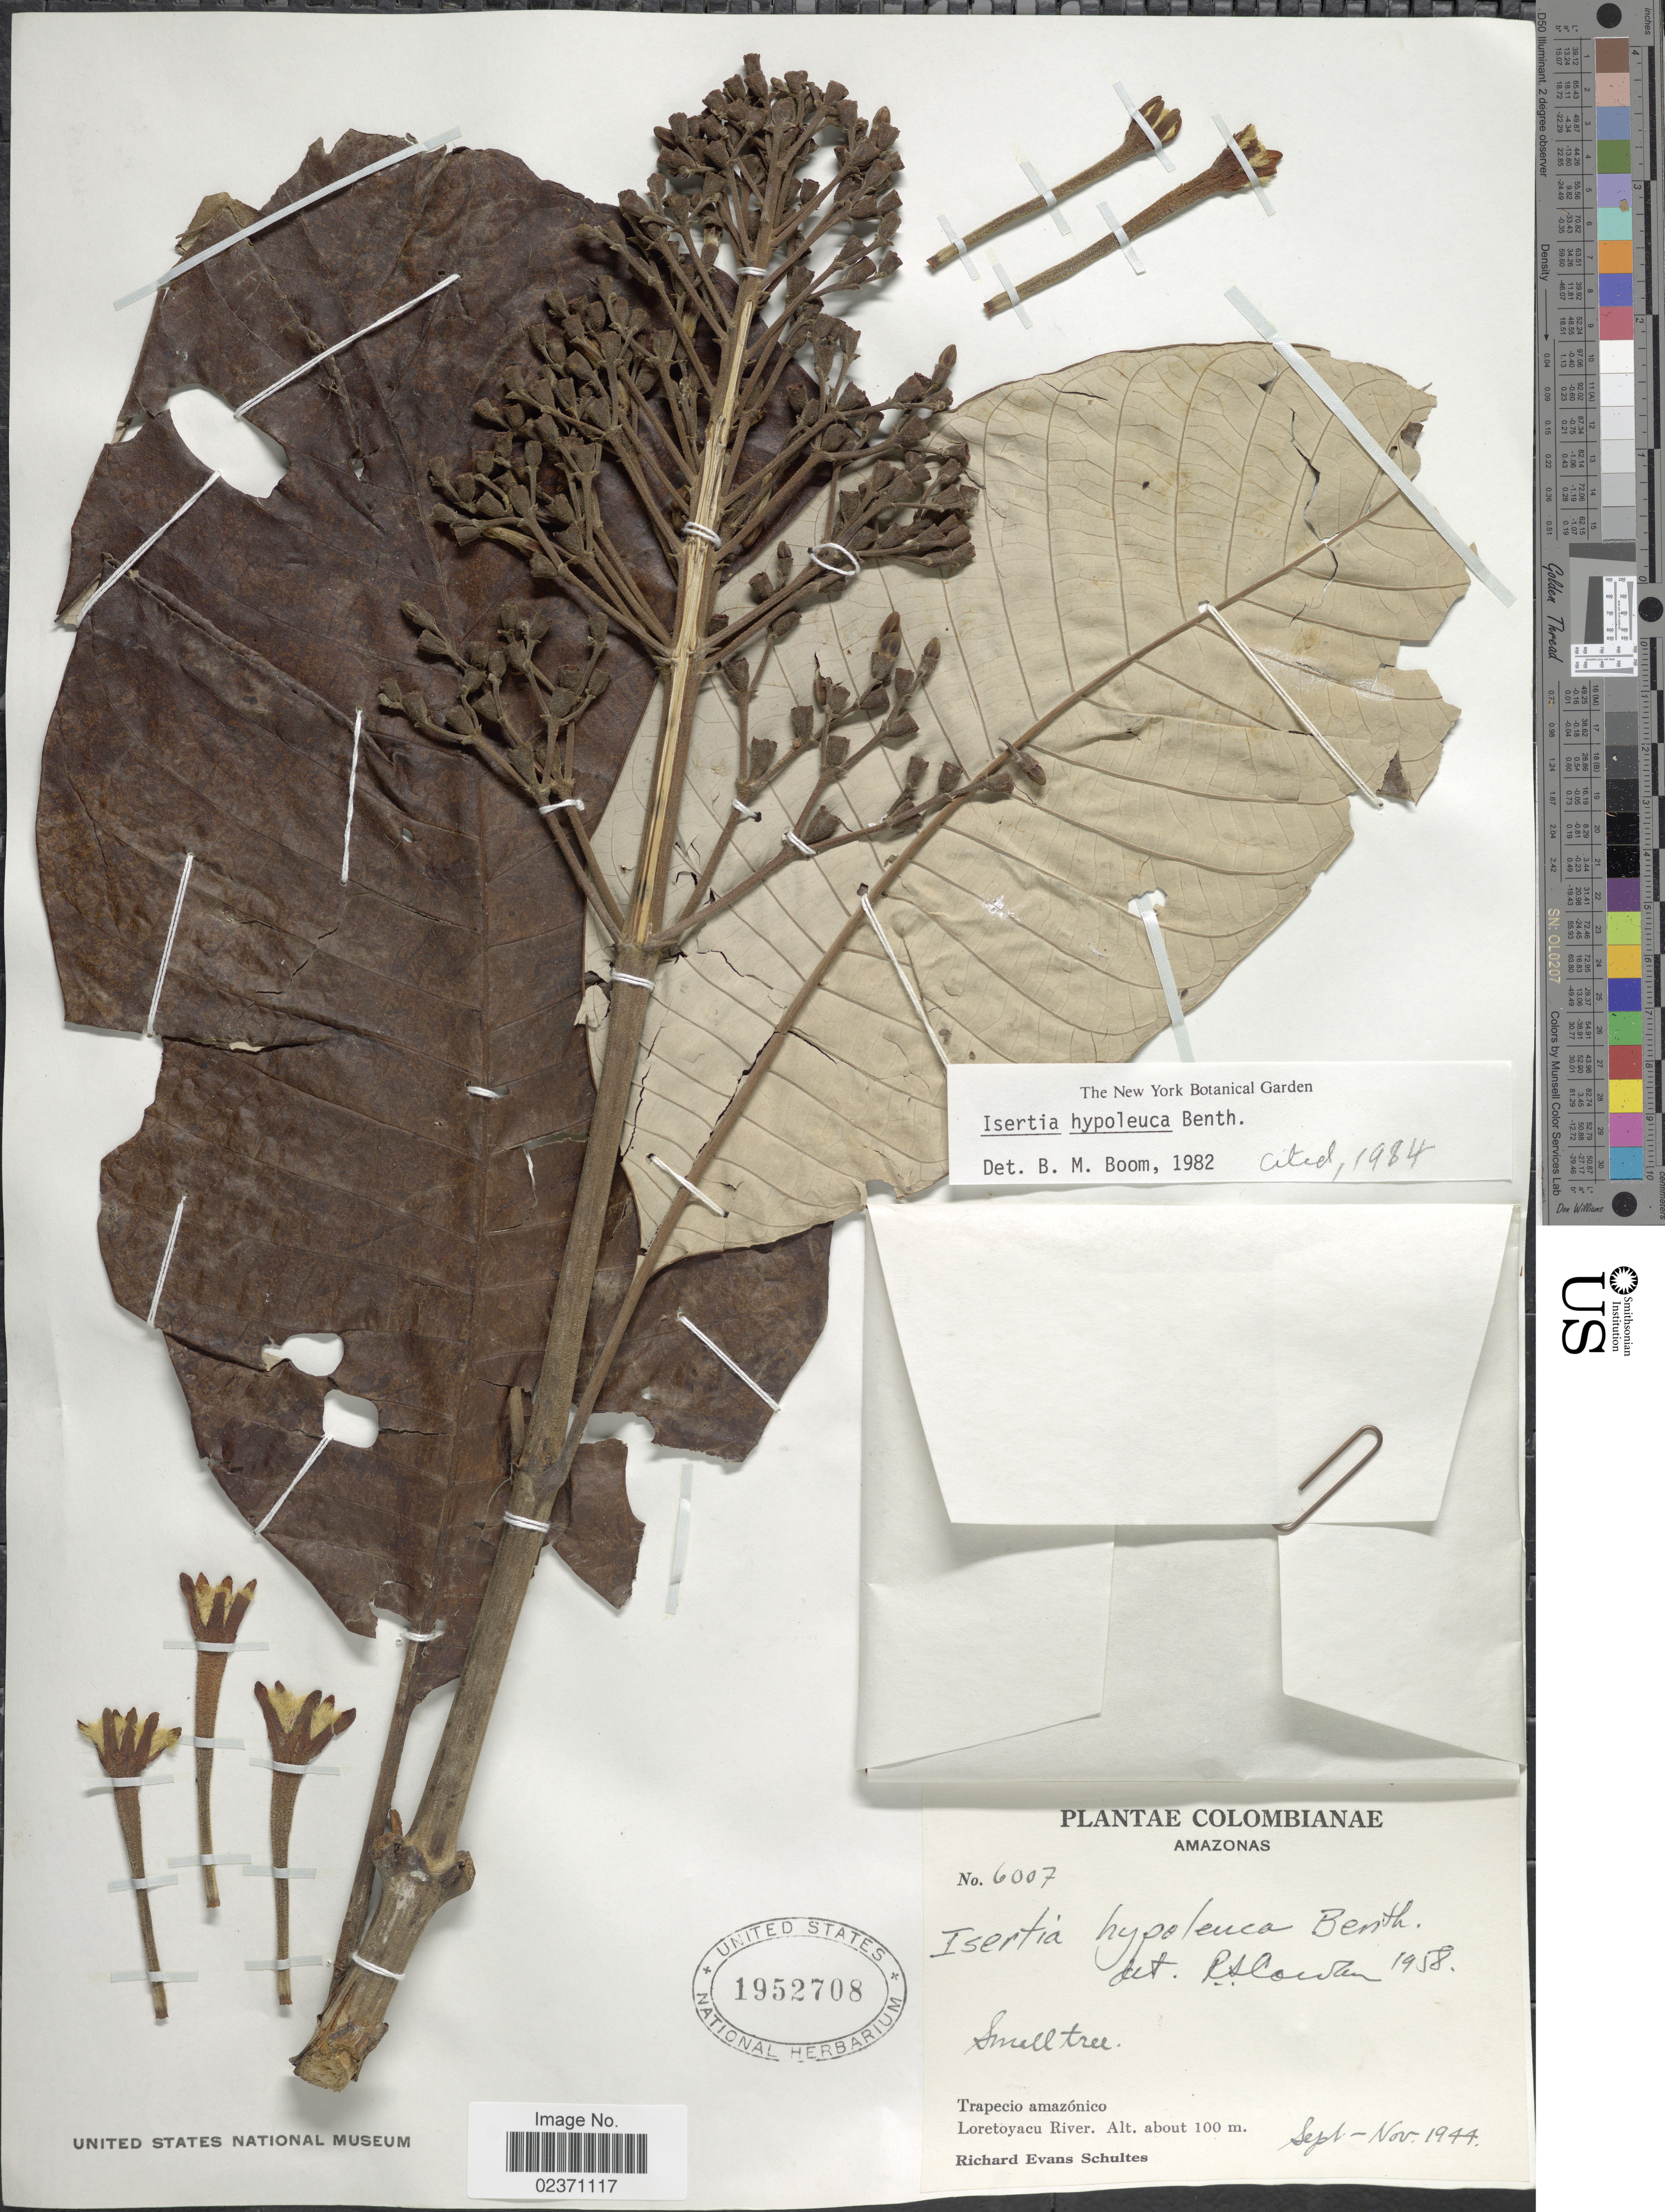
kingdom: Plantae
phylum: Tracheophyta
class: Magnoliopsida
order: Gentianales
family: Rubiaceae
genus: Isertia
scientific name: Isertia hypoleuca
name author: Benth.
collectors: R. E. Schultes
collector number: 6007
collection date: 1944-08/1944-11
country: Colombia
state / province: Amazônas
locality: Trapecio amazonico. Loretoyacu River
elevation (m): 100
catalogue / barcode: US 1952708